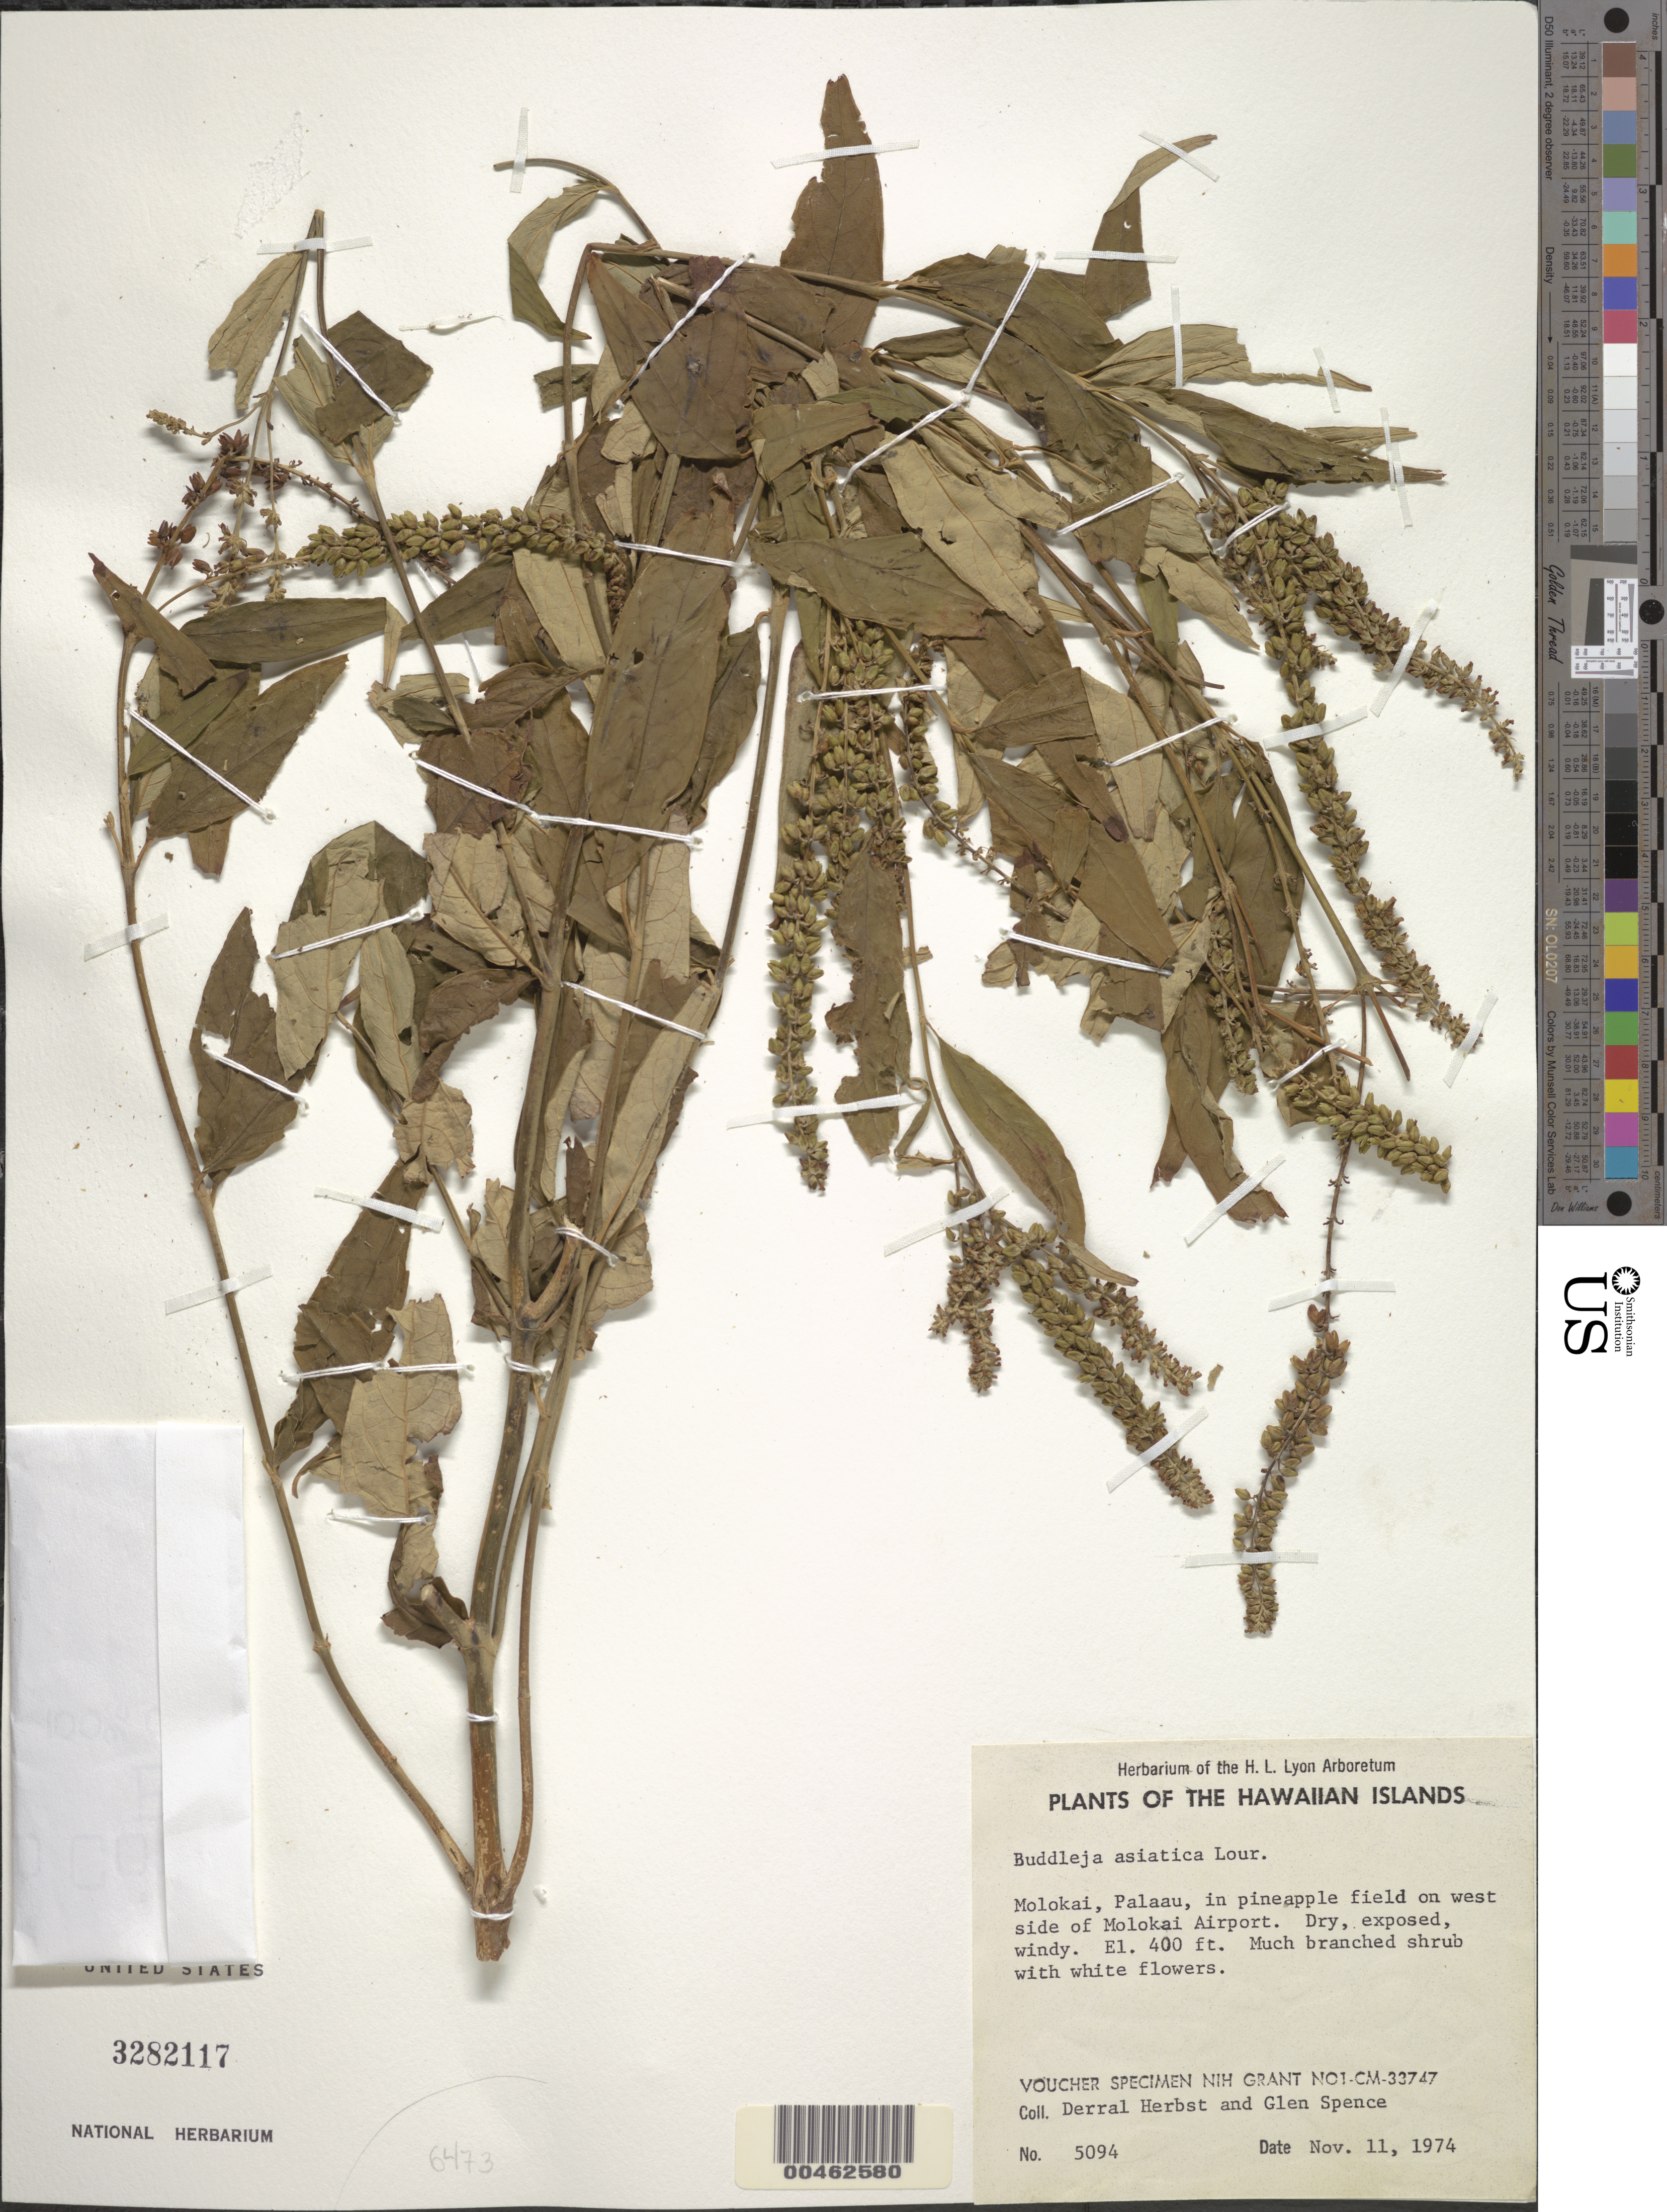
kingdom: Plantae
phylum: Tracheophyta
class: Magnoliopsida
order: Lamiales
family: Scrophulariaceae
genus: Buddleja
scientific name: Buddleja asiatica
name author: Lour.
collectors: D. R. Herbst & G. Spence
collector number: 5094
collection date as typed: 11 Nov 1974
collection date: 1974-11-11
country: United States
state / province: Hawaii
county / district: Maui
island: Moloka'i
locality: Palaau, in pineapple field on W side of Molokai Airport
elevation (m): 122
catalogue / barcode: US 3282117